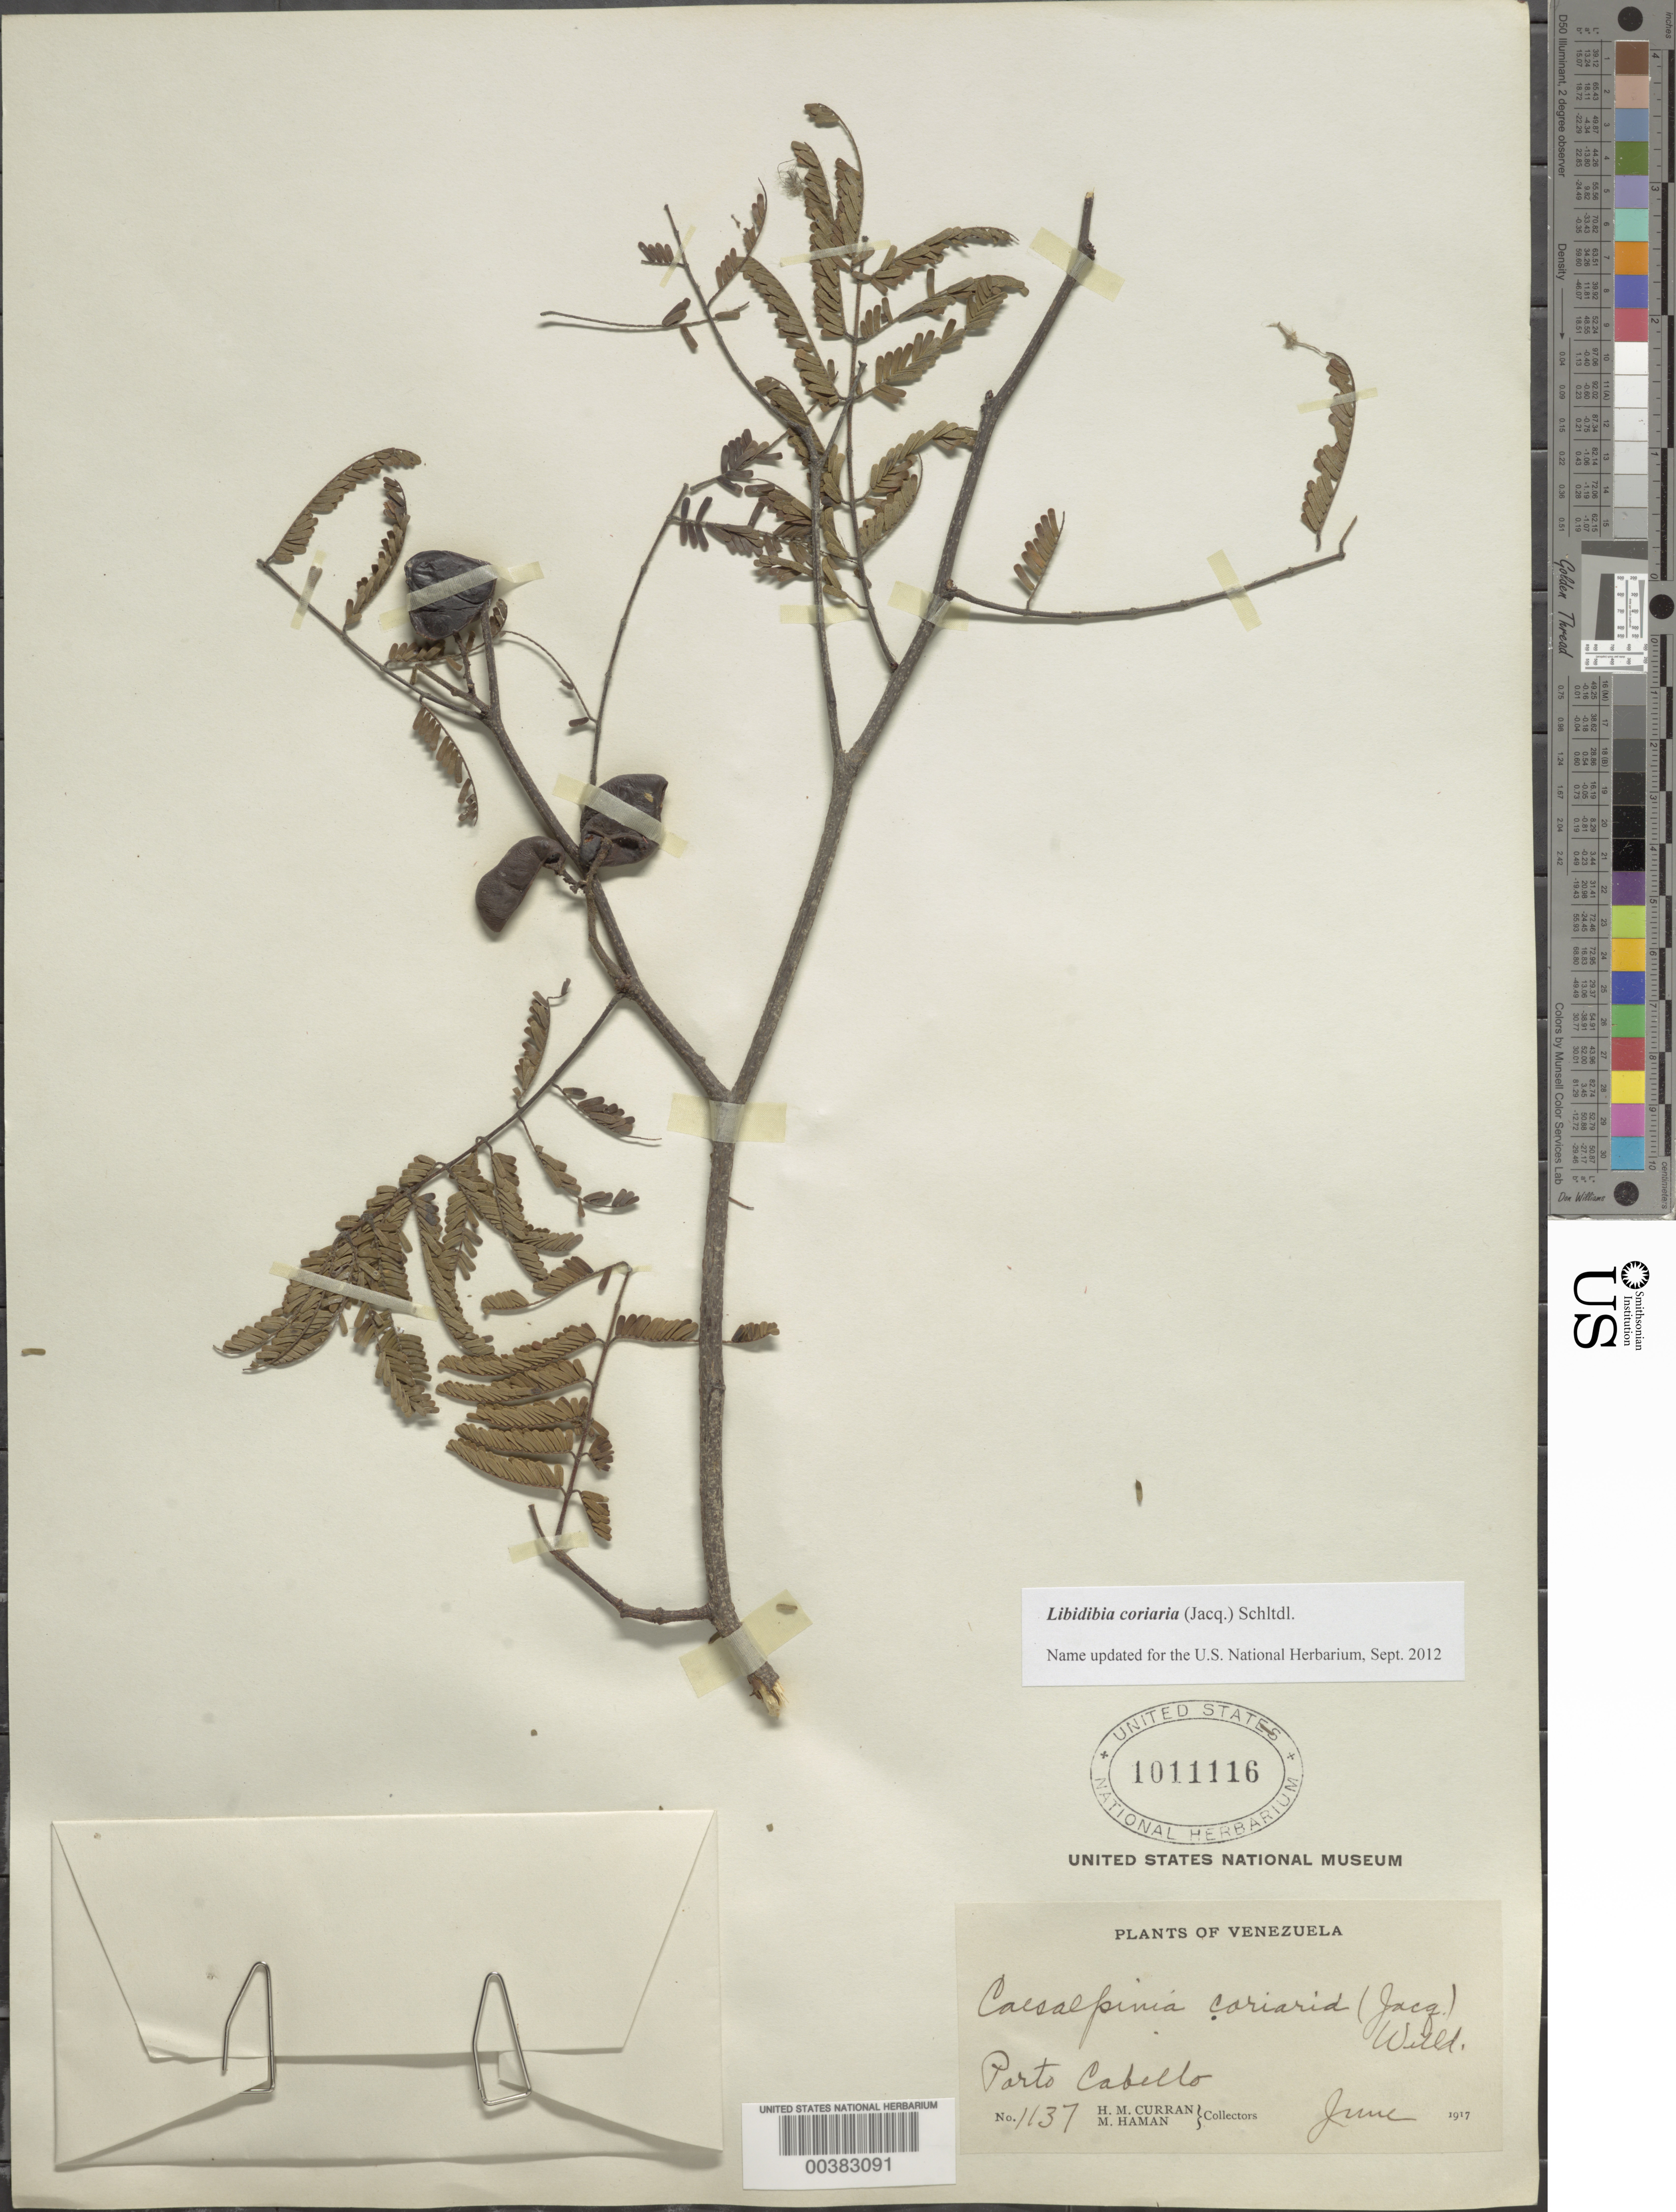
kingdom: Plantae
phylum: Tracheophyta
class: Magnoliopsida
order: Fabales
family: Fabaceae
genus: Libidibia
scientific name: Libidibia coriaria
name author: (Jacq.) Schltdl.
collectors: H. M. Curran & M. Haman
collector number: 1137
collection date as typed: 24 Jun 1917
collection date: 1917-06-24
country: Venezuela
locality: Porto cabello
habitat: On ridges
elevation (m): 61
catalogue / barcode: US 1011116